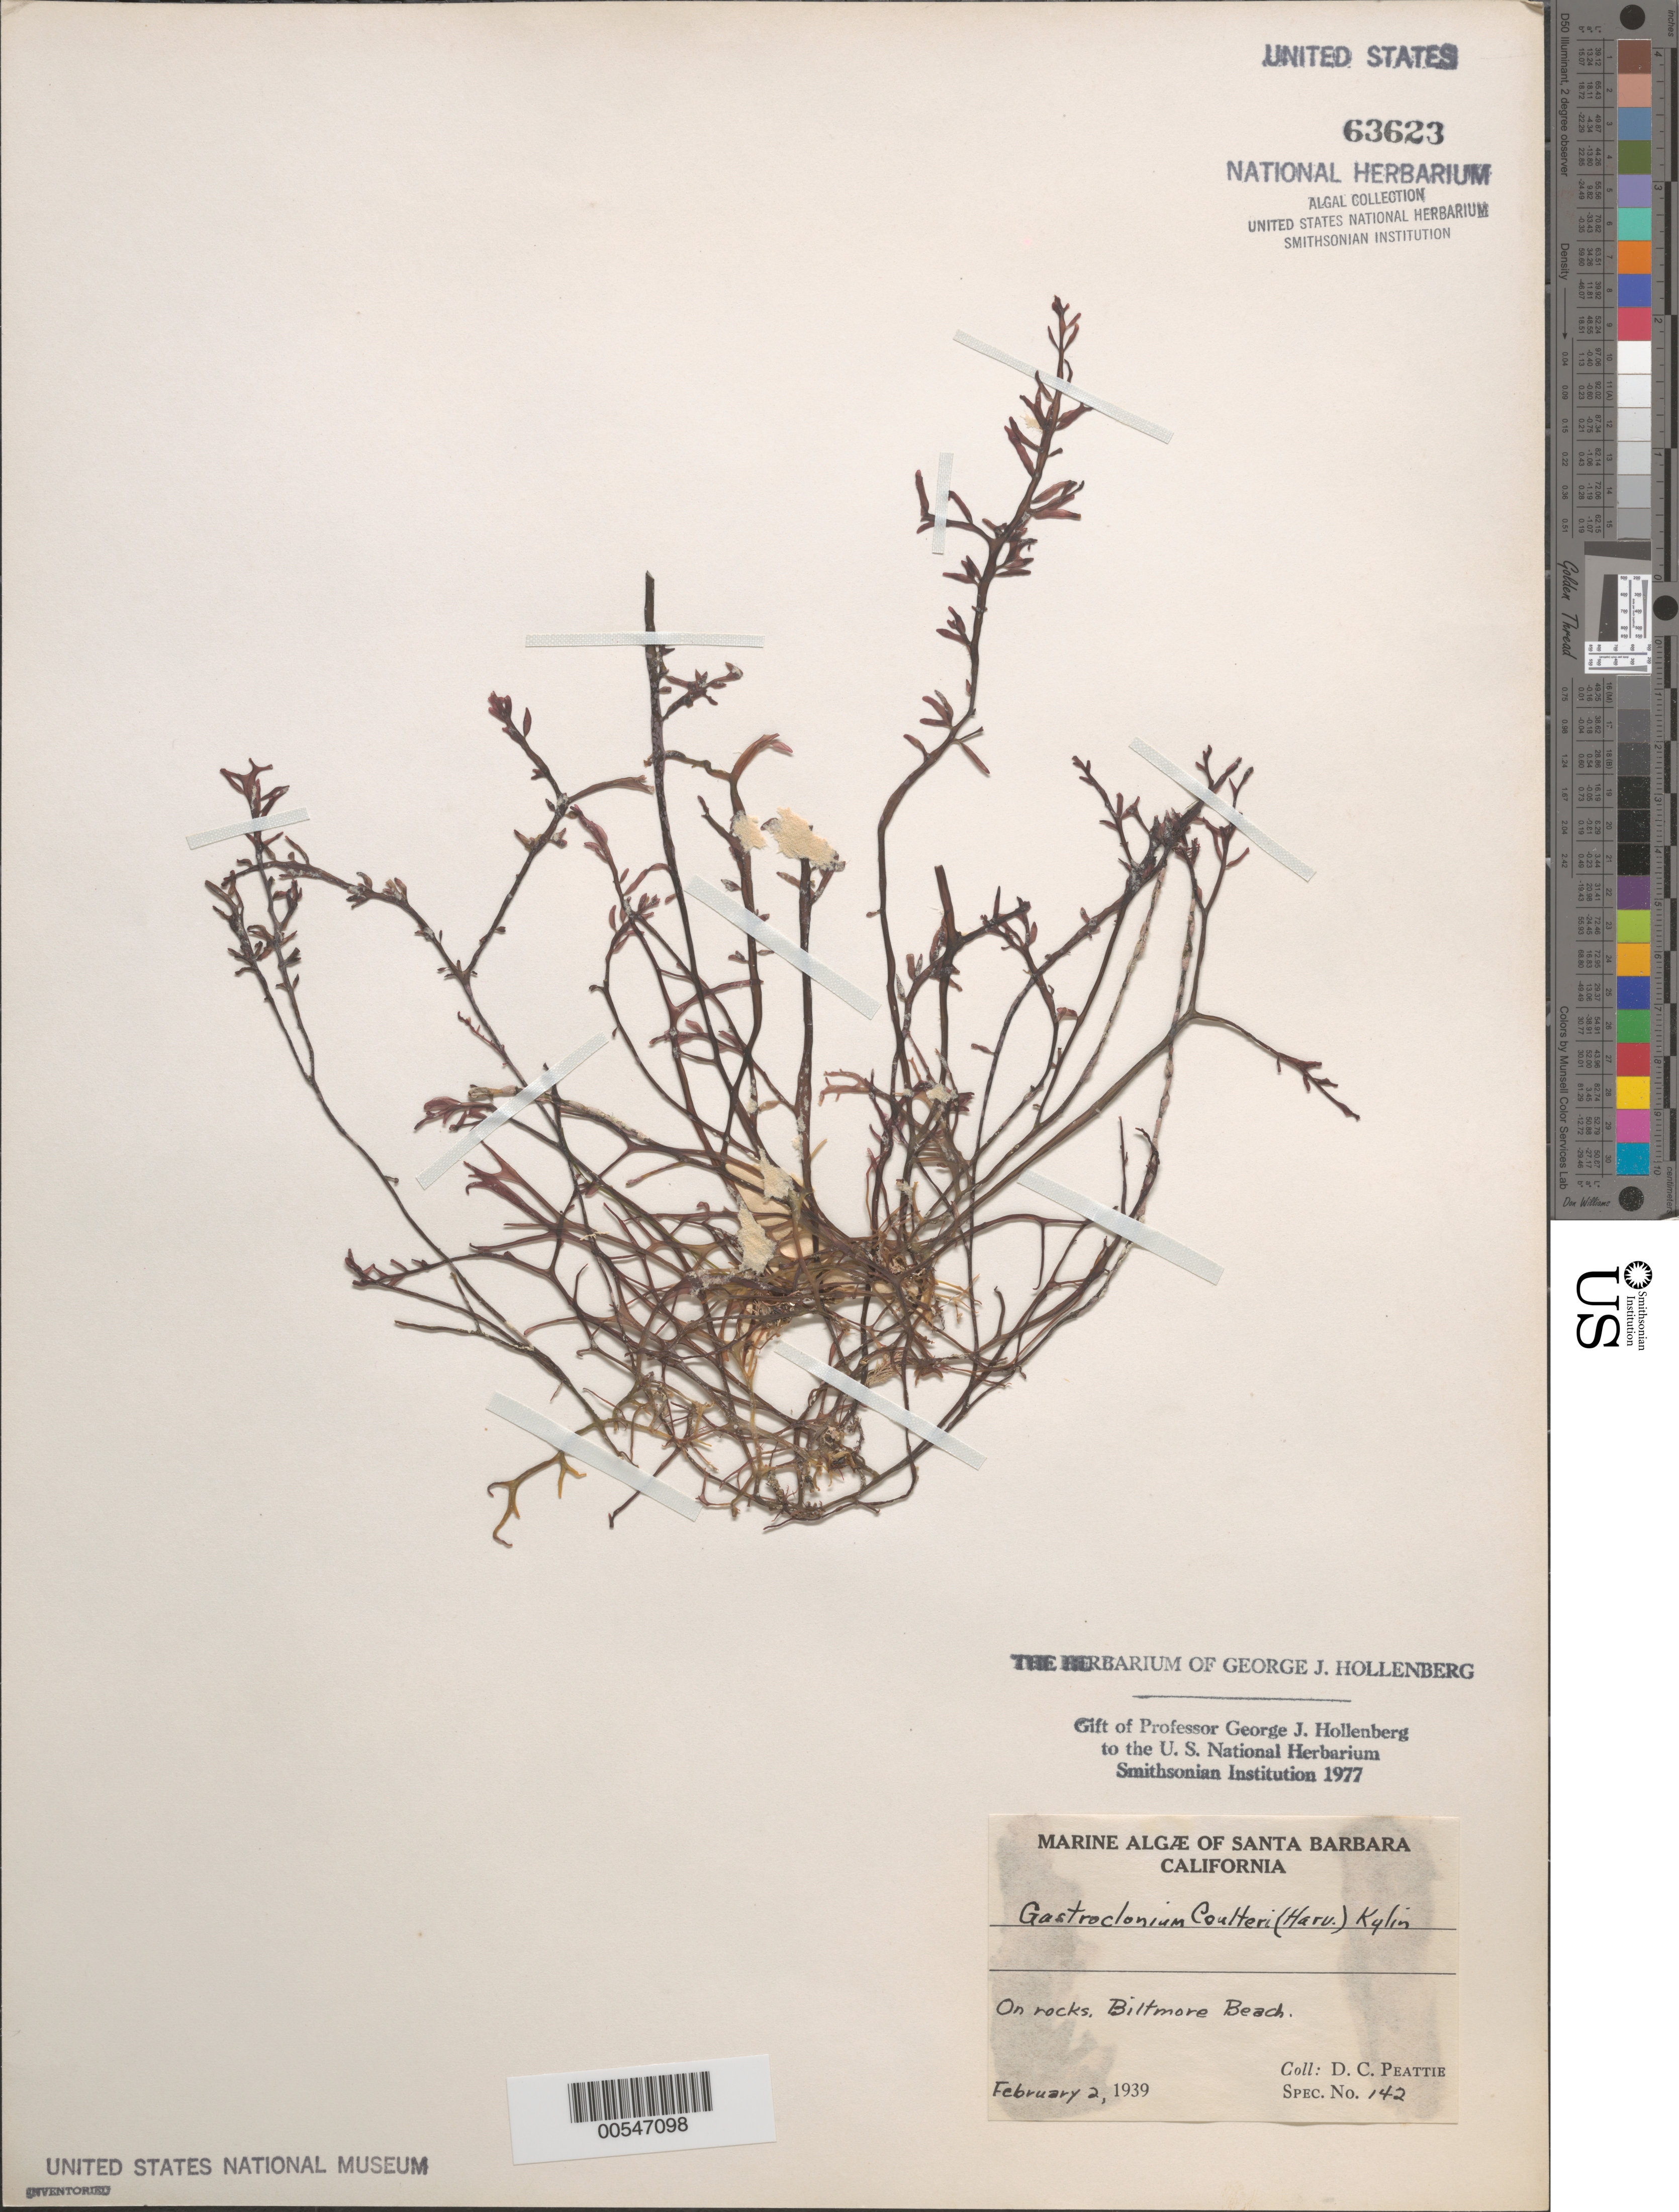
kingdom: Plantae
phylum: Rhodophyta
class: Florideophyceae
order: Rhodymeniales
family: Champiaceae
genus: Neogastroclonium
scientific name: Neogastroclonium subarticulatum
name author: (Turner) L. Le Gall et al.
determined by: Algae name updating Project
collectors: D. Peattie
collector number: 142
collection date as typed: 02 Feb 1939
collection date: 1939-02-02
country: United States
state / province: California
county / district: Santa Barbara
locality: Biltmore Beach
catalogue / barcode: US 63623